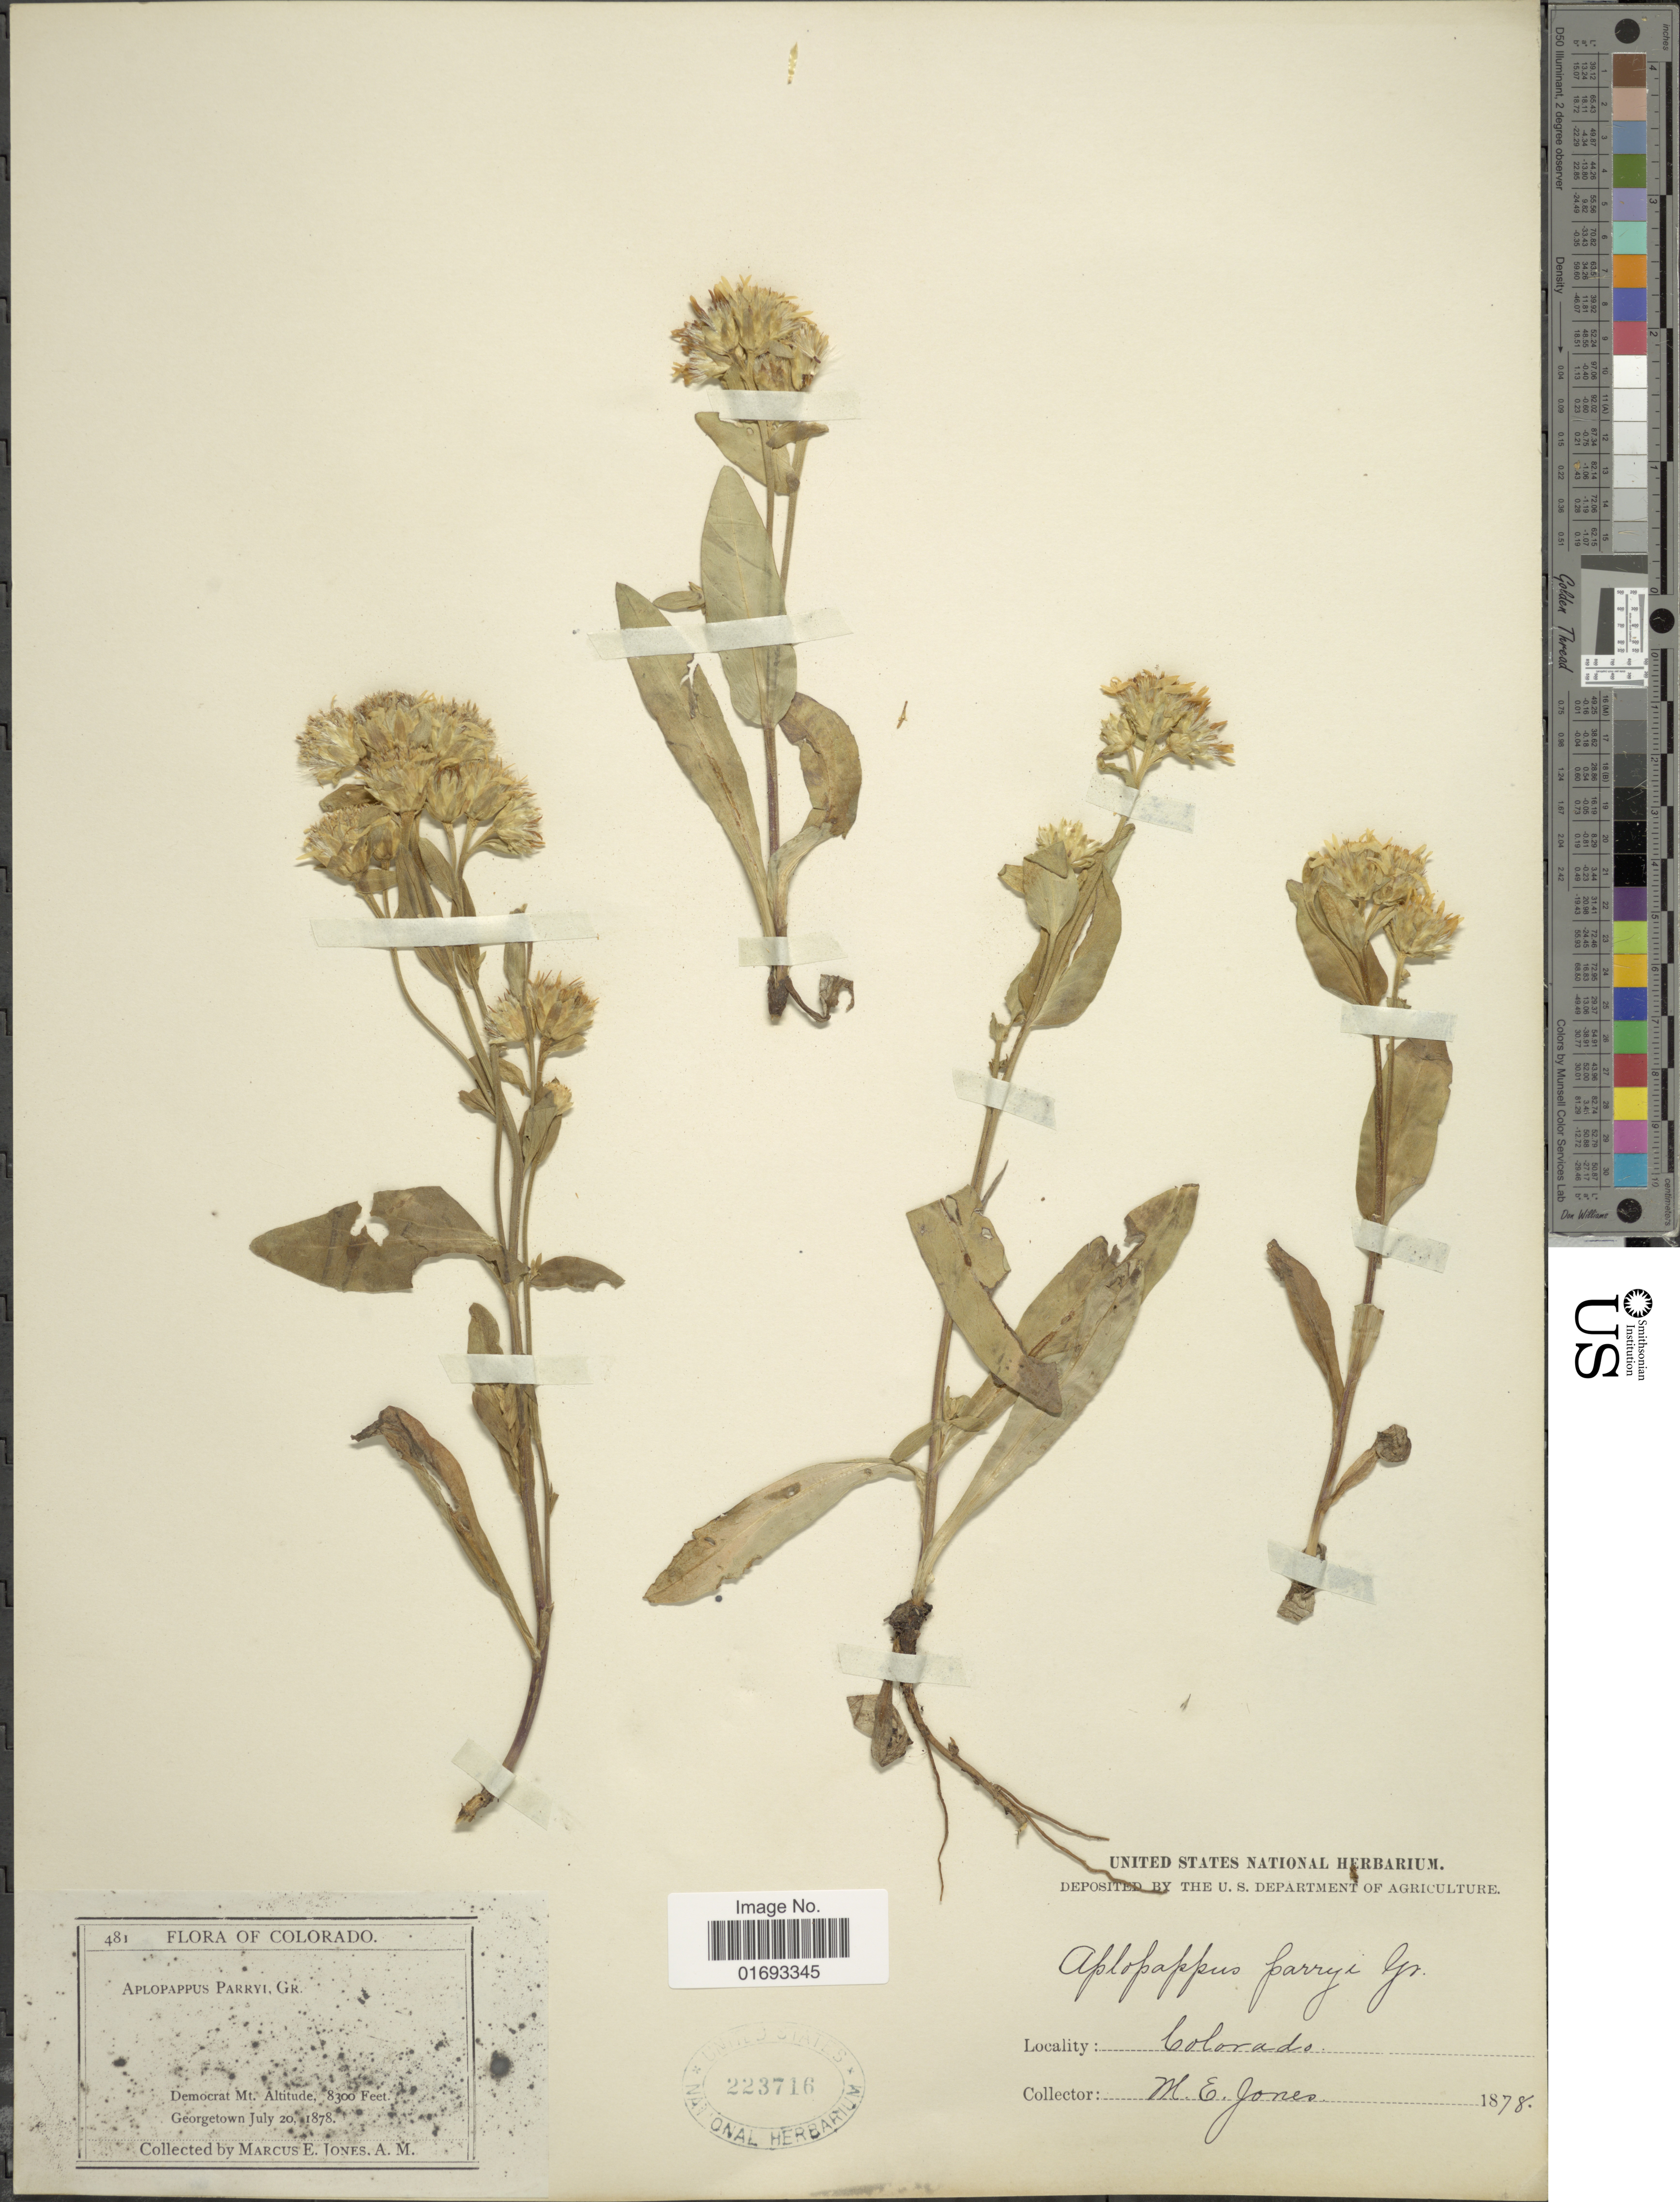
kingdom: Plantae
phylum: Tracheophyta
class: Magnoliopsida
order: Asterales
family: Asteraceae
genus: Oreochrysum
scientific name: Oreochrysum parryi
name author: (A. Gray) Rydb.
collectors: M. E. Jones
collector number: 481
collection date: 1878-07-20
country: United States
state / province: Colorado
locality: Georgetown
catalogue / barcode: US 223716